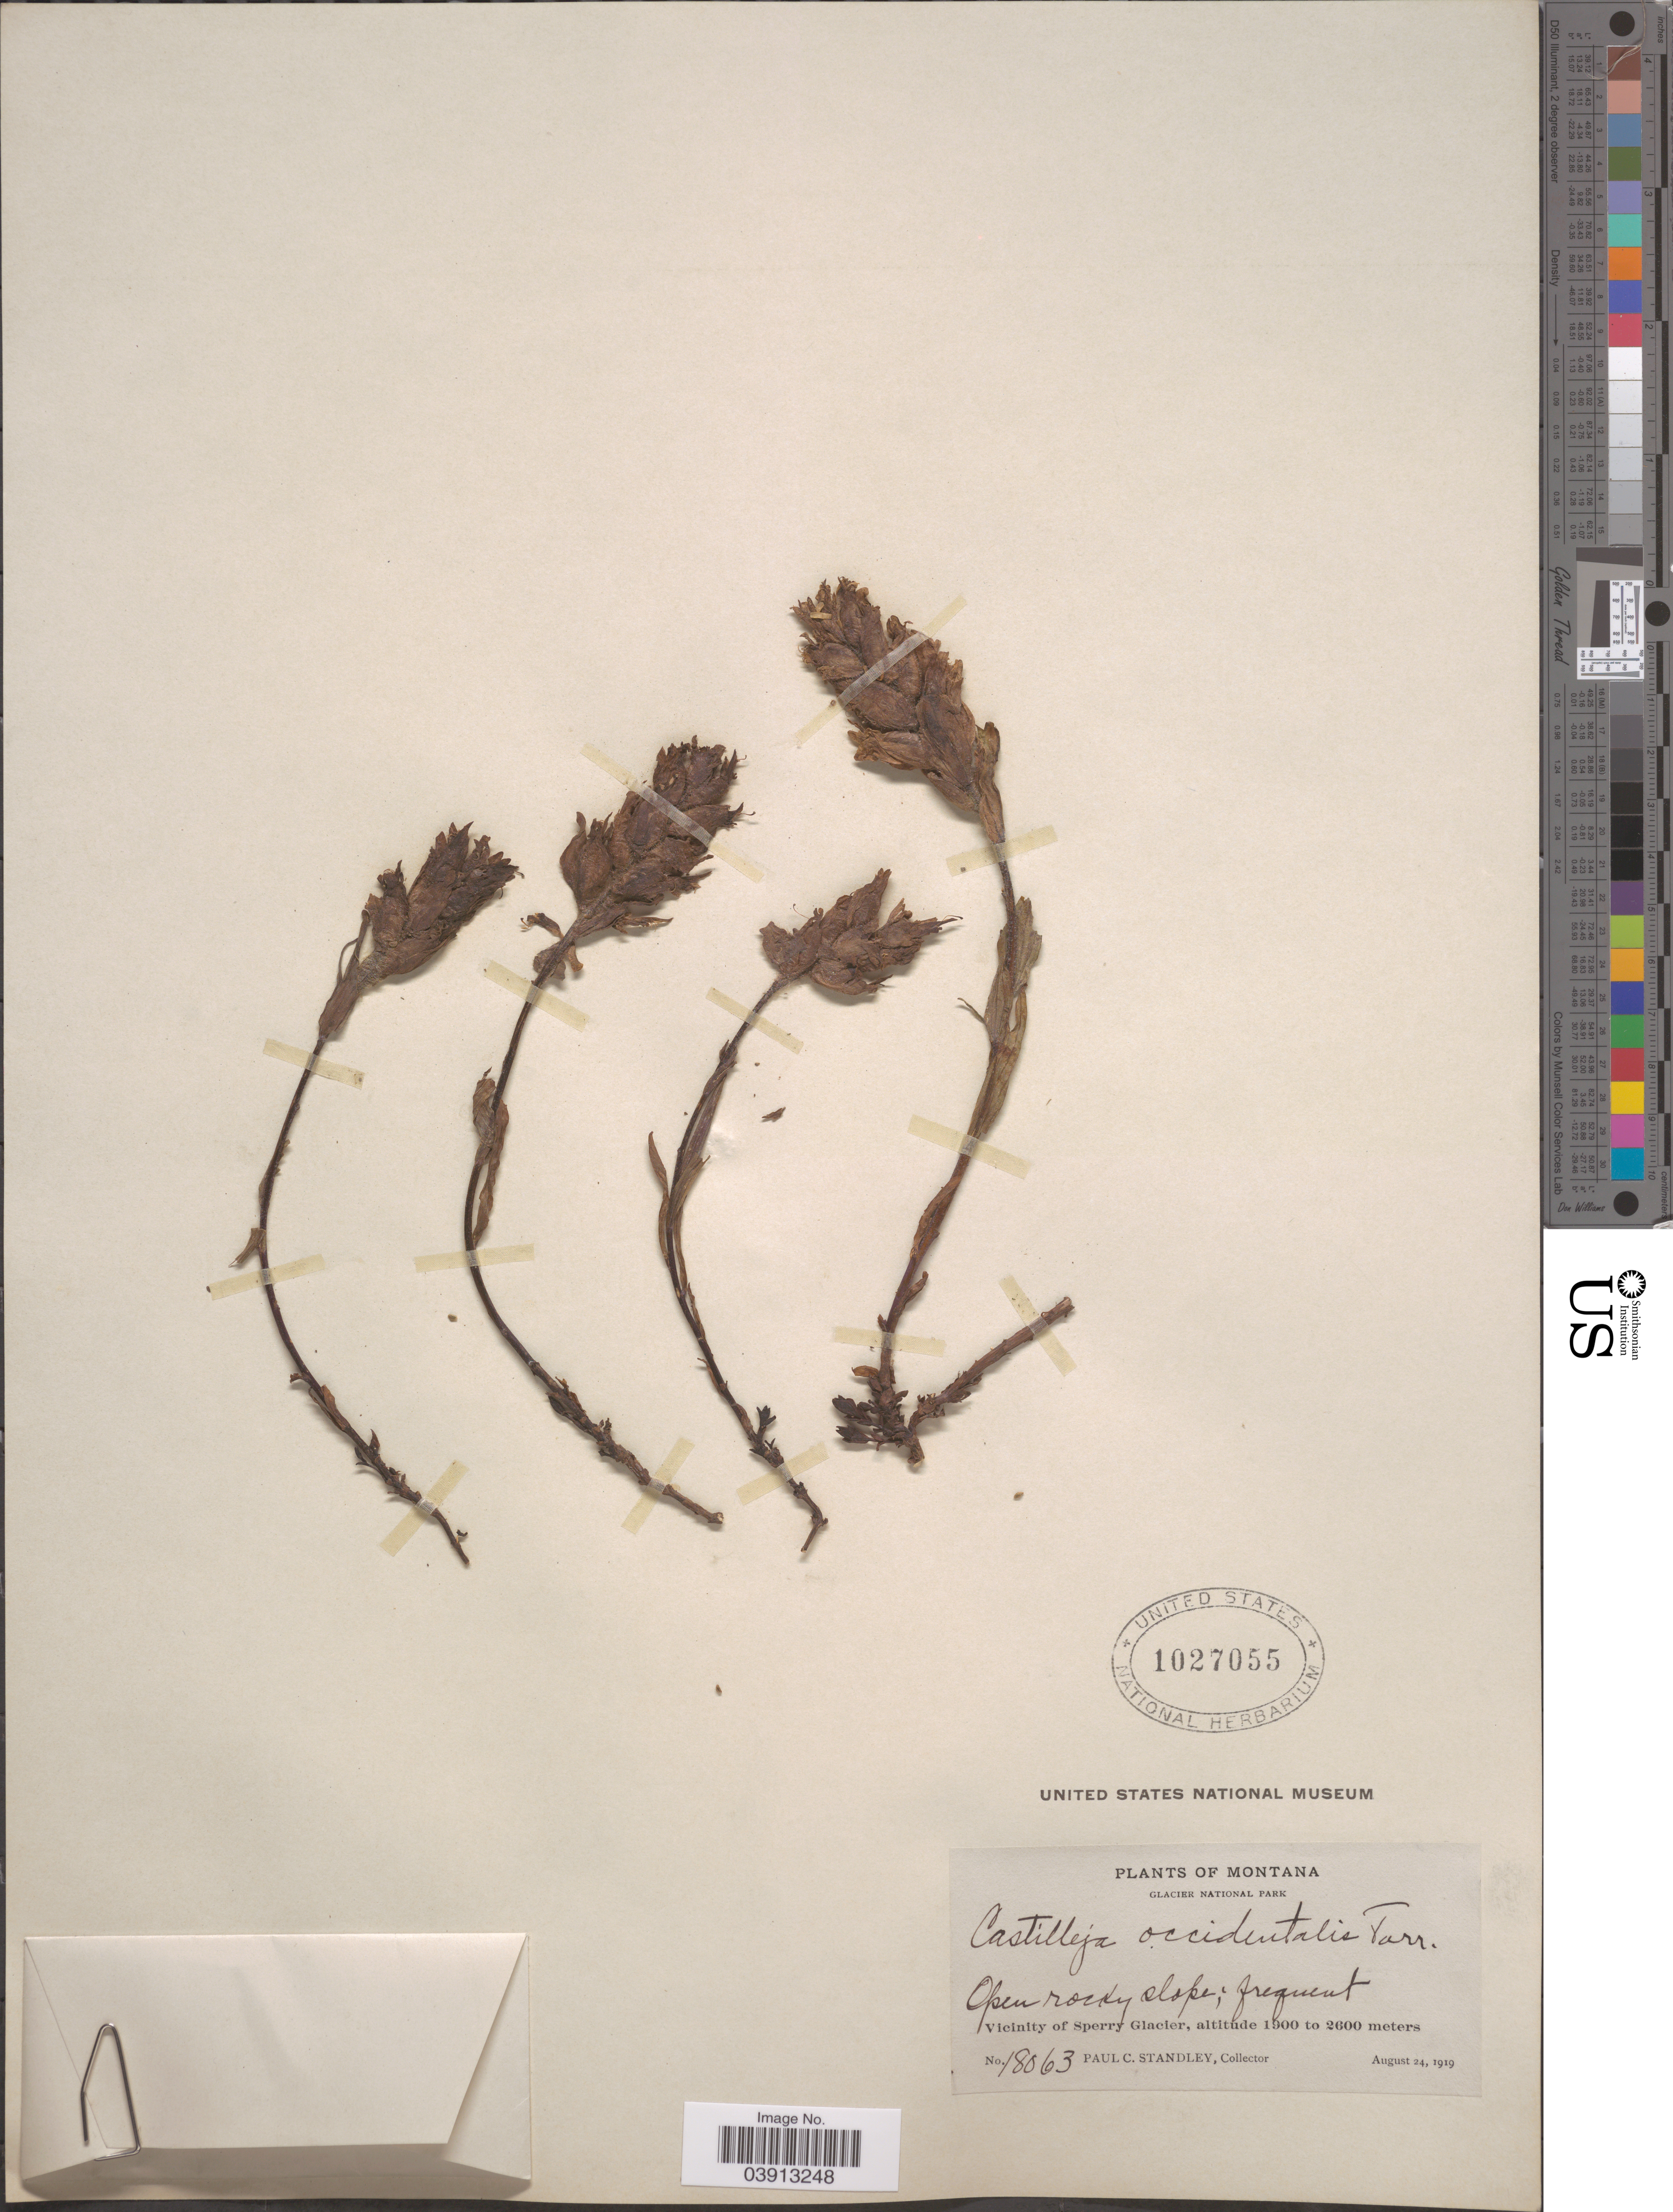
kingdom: Plantae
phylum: Tracheophyta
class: Magnoliopsida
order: Lamiales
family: Orobanchaceae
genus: Castilleja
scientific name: Castilleja occidentalis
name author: Torr.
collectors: P. C. Standley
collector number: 18063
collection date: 1919-08-24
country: United States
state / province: Montana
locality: Glacier National Park. Vicinity of Sperry Glacier.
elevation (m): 1900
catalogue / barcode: US 1027055